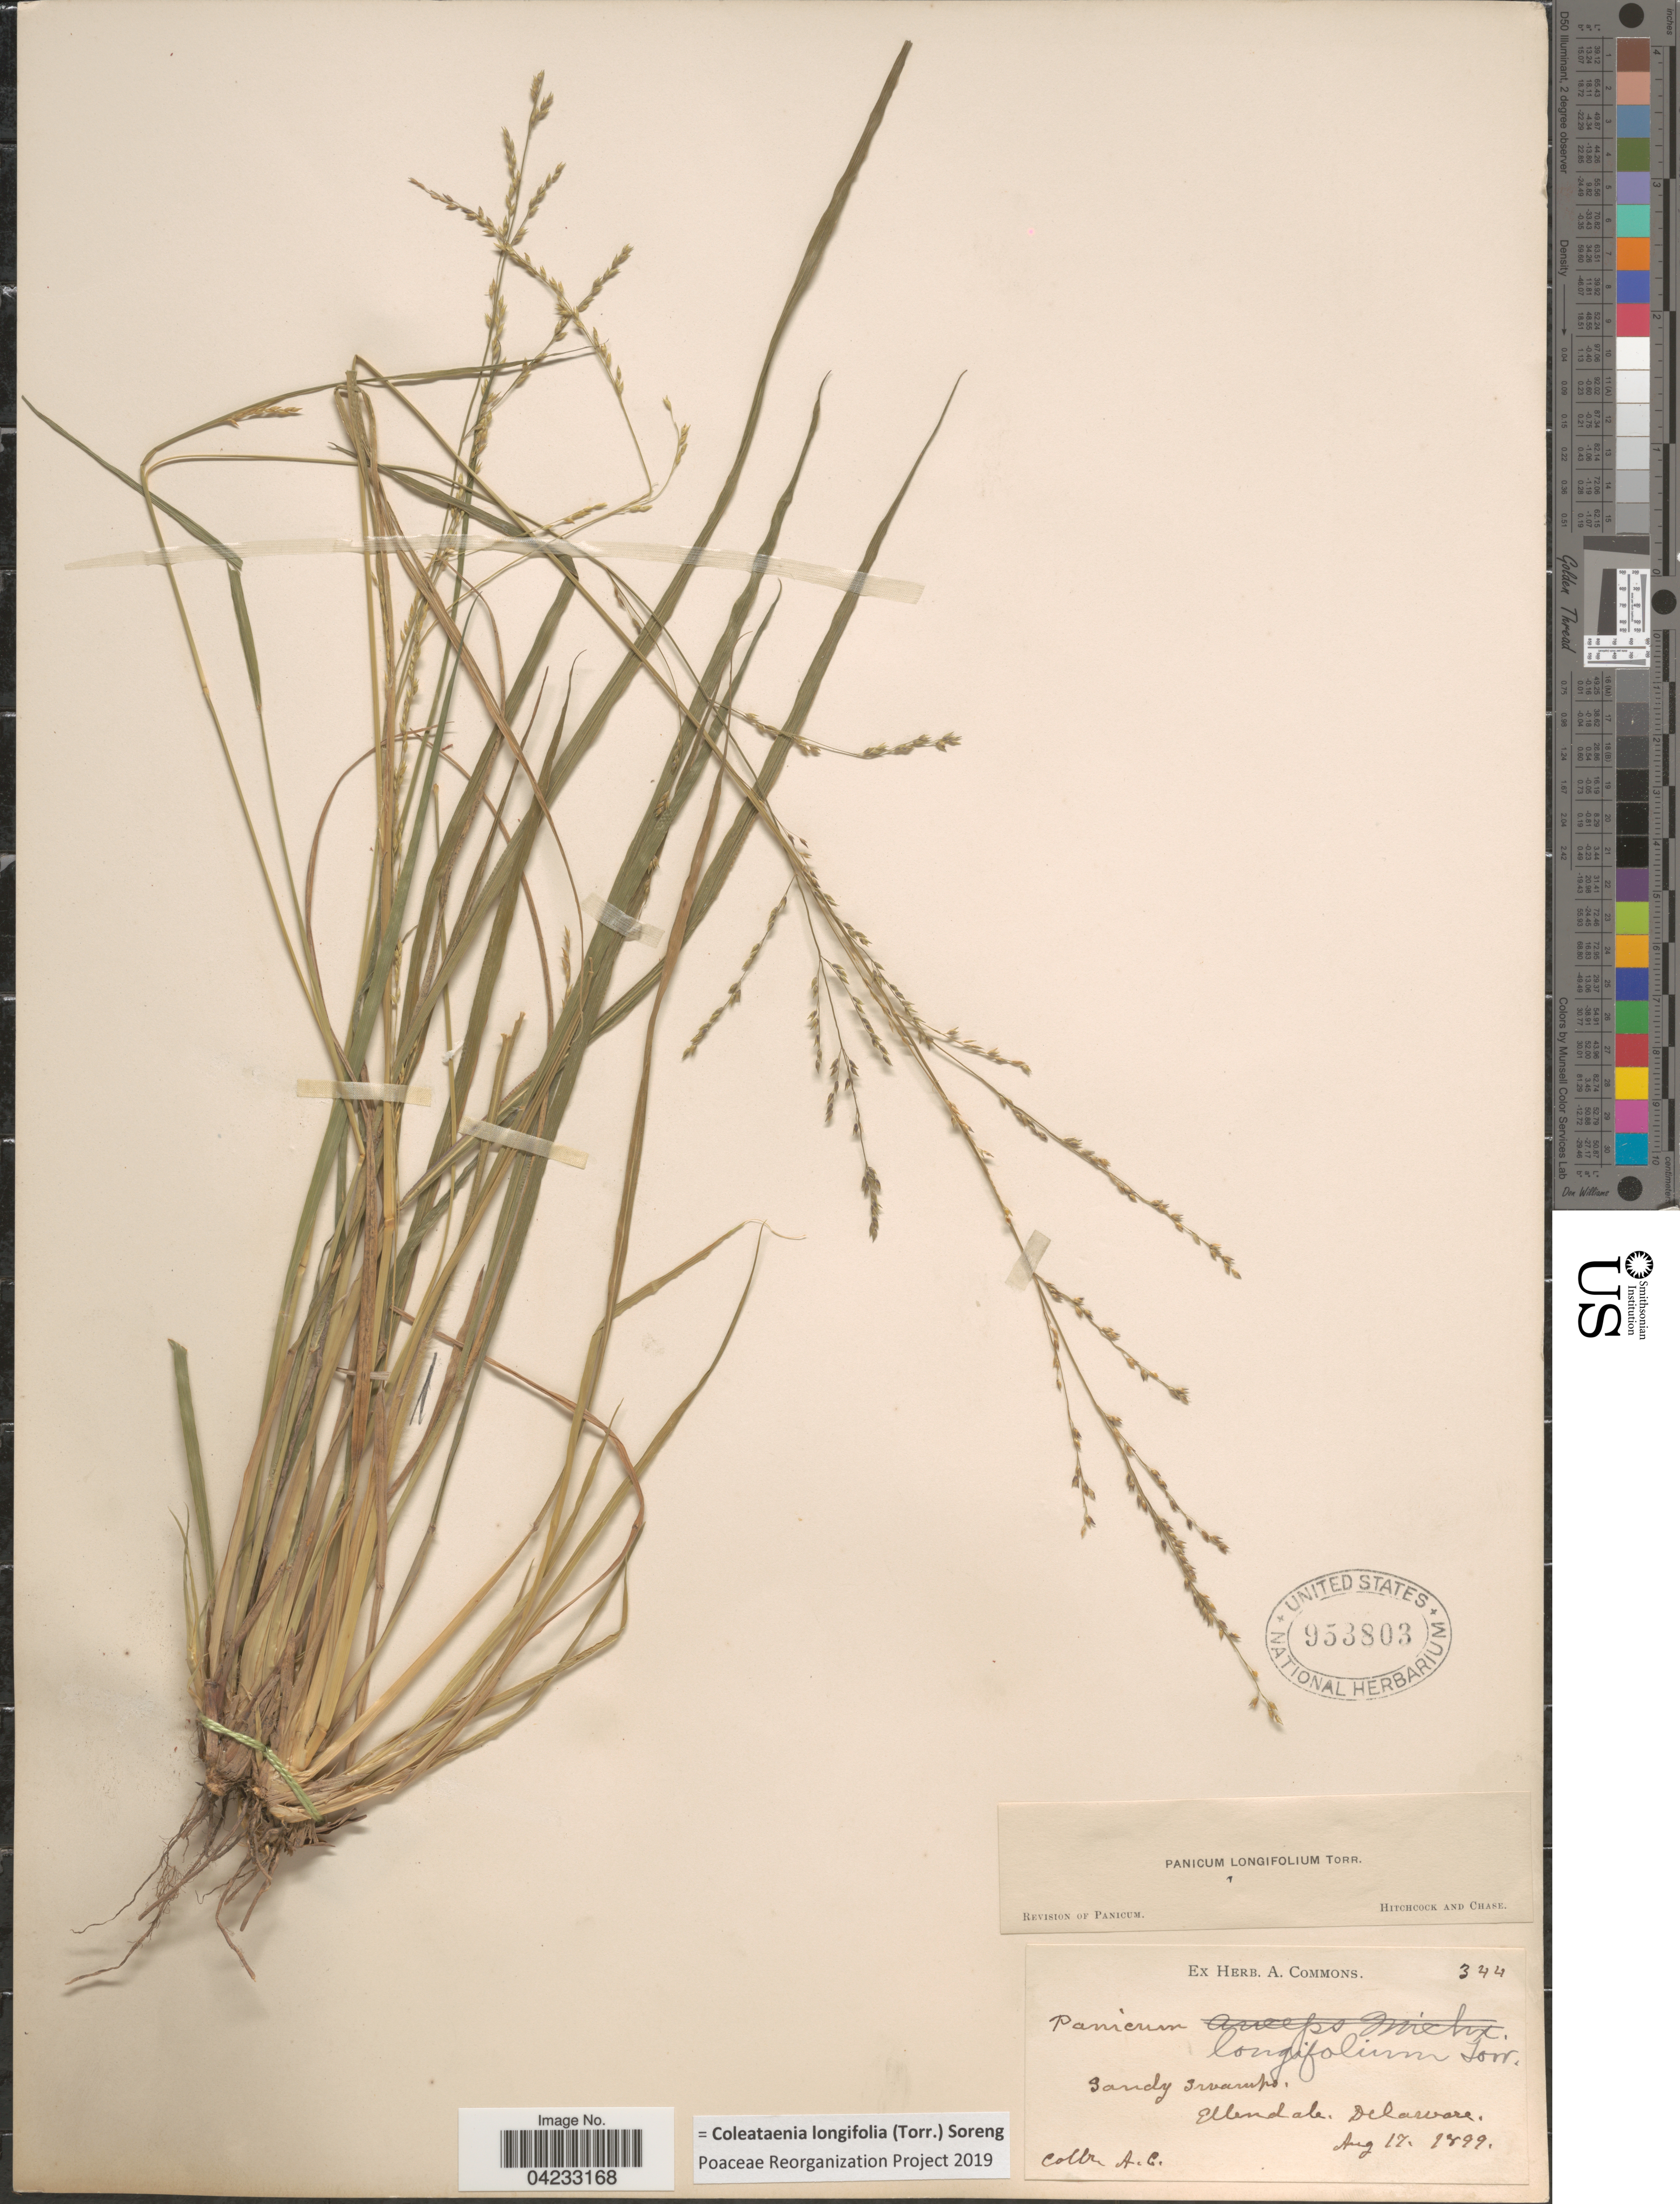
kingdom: Plantae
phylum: Tracheophyta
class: Liliopsida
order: Poales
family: Poaceae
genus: Coleataenia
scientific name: Coleataenia longifolia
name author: (Torr.) Soreng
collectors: A. Commons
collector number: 344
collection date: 1899-08-17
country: United States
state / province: Delaware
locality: Sandy swamps. Ellendale.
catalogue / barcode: US 953803